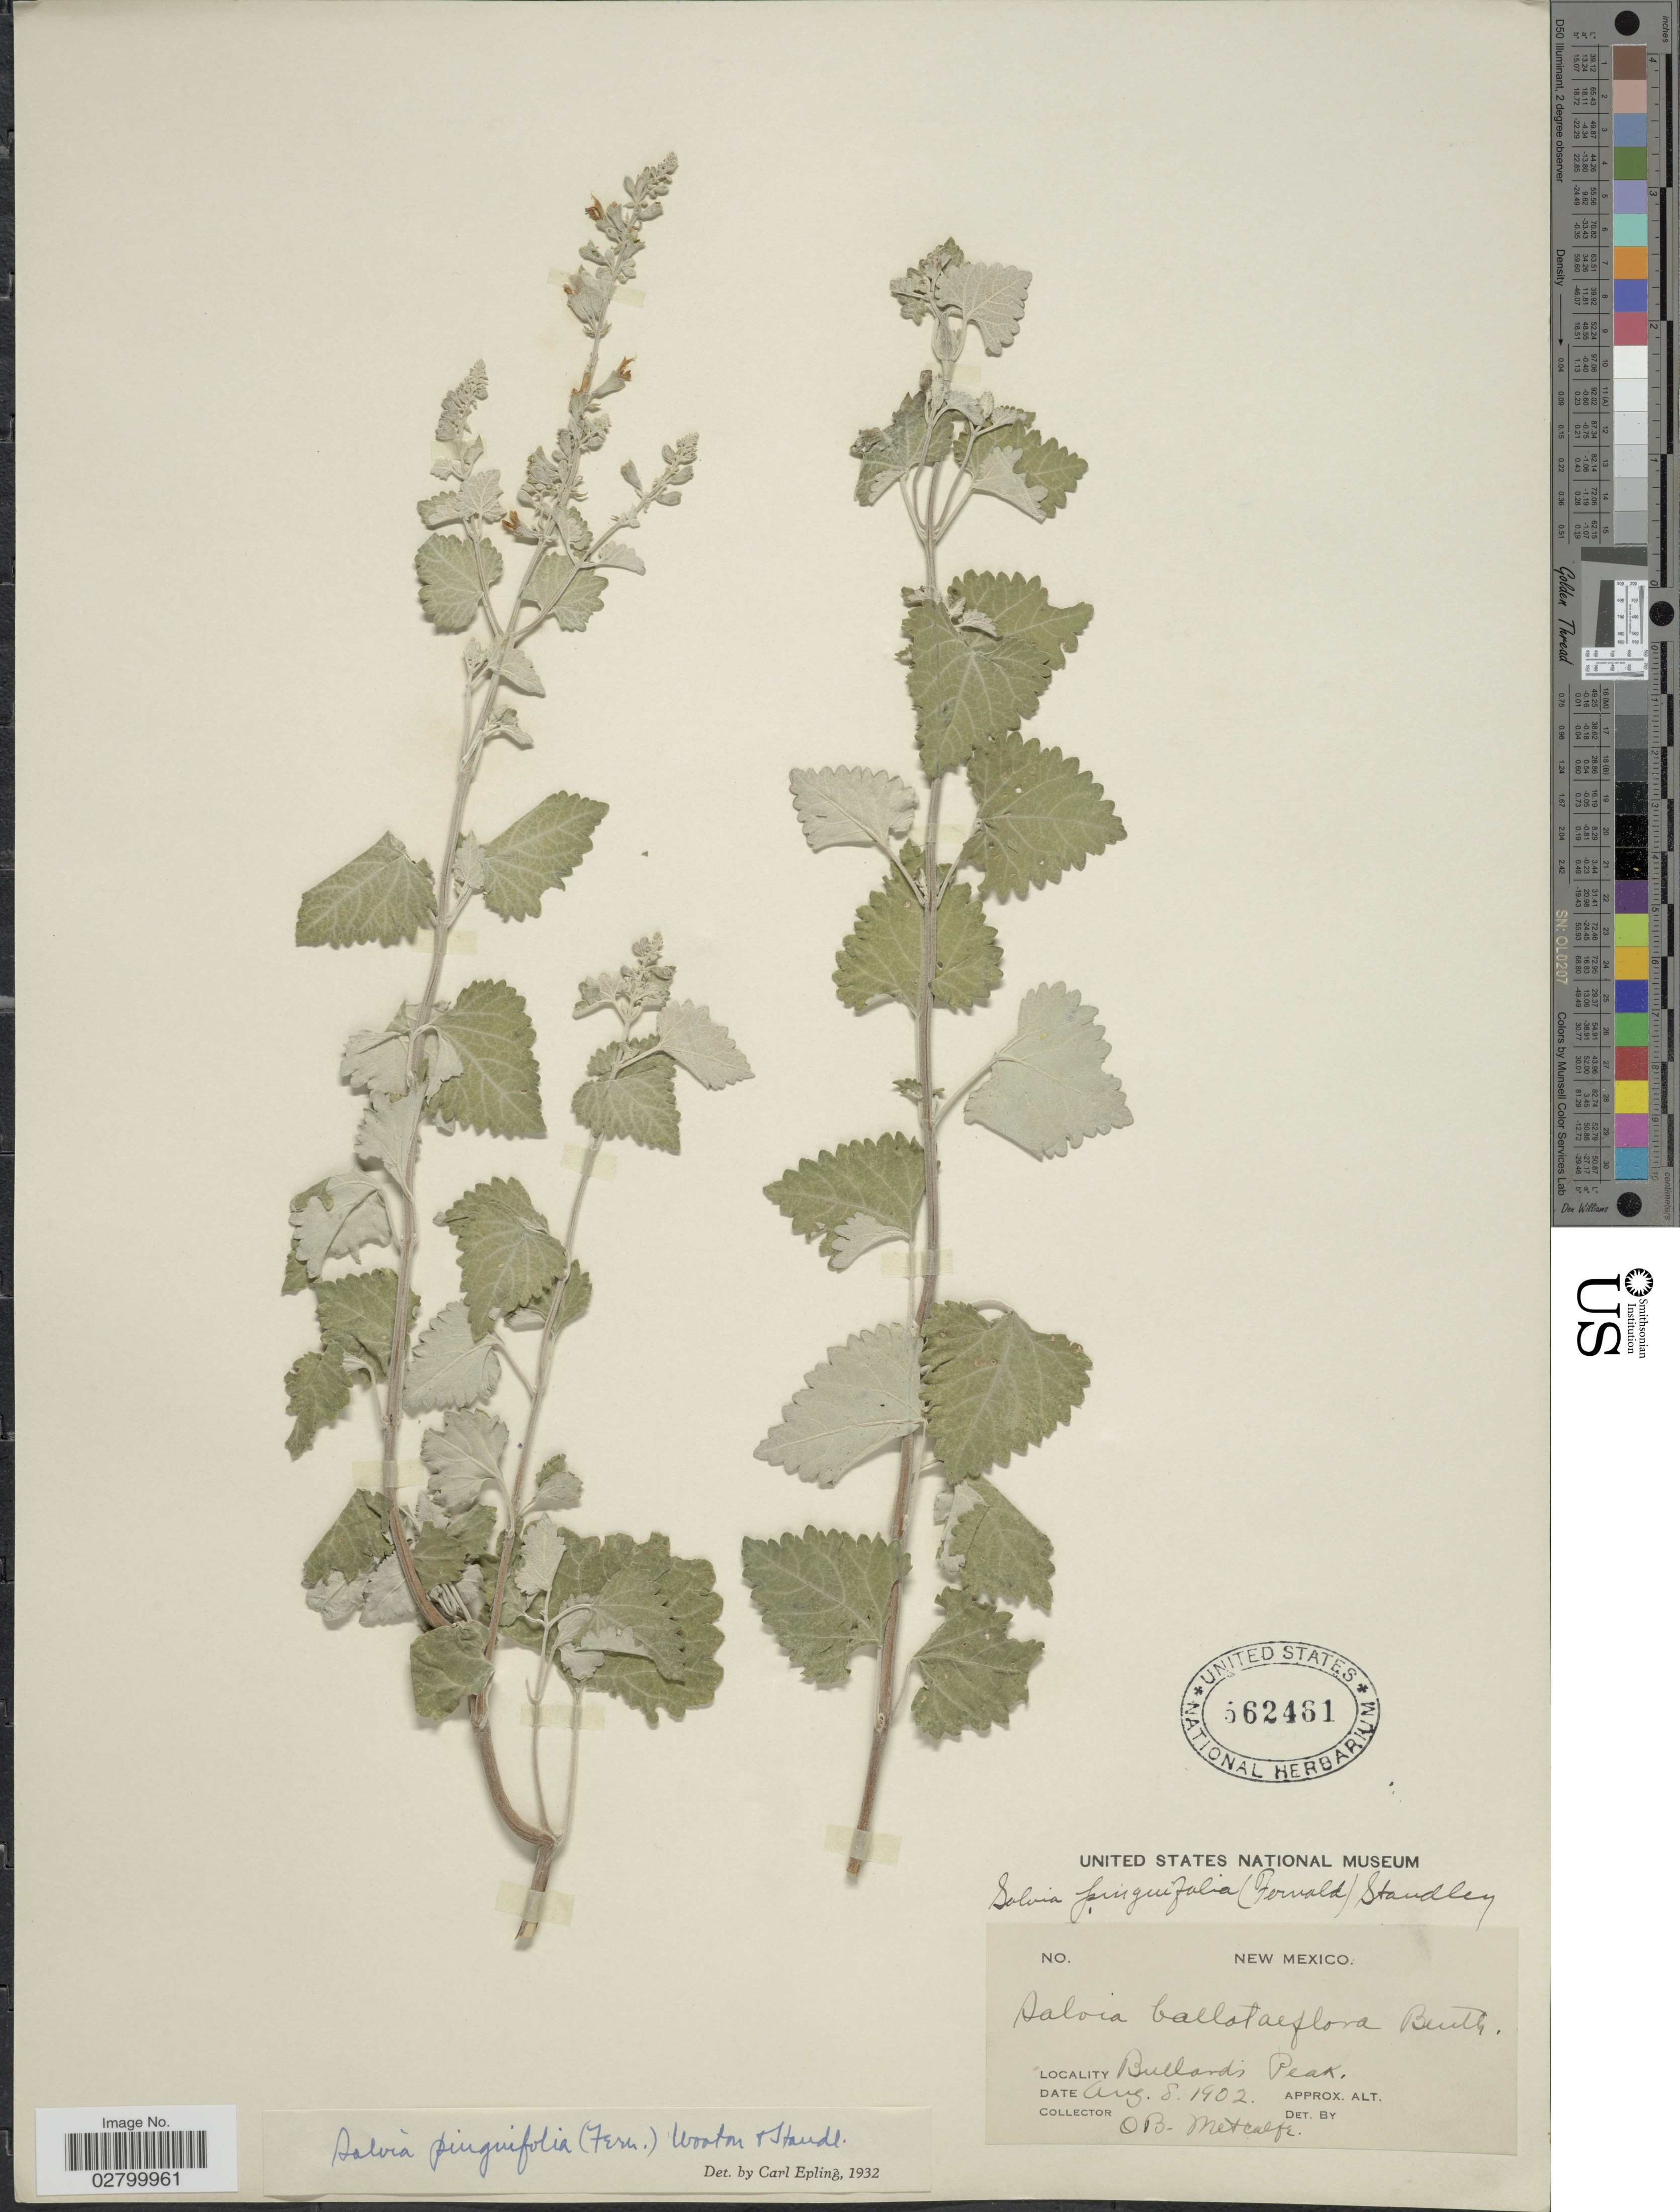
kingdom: Plantae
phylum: Tracheophyta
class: Magnoliopsida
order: Lamiales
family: Lamiaceae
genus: Salvia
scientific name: Salvia pinguifolia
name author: (Fernald) Wooton & Standl.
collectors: O. B. Metcalfe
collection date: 1902-08-08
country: United States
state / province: New Mexico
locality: Bullards Peak.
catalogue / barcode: US 562461